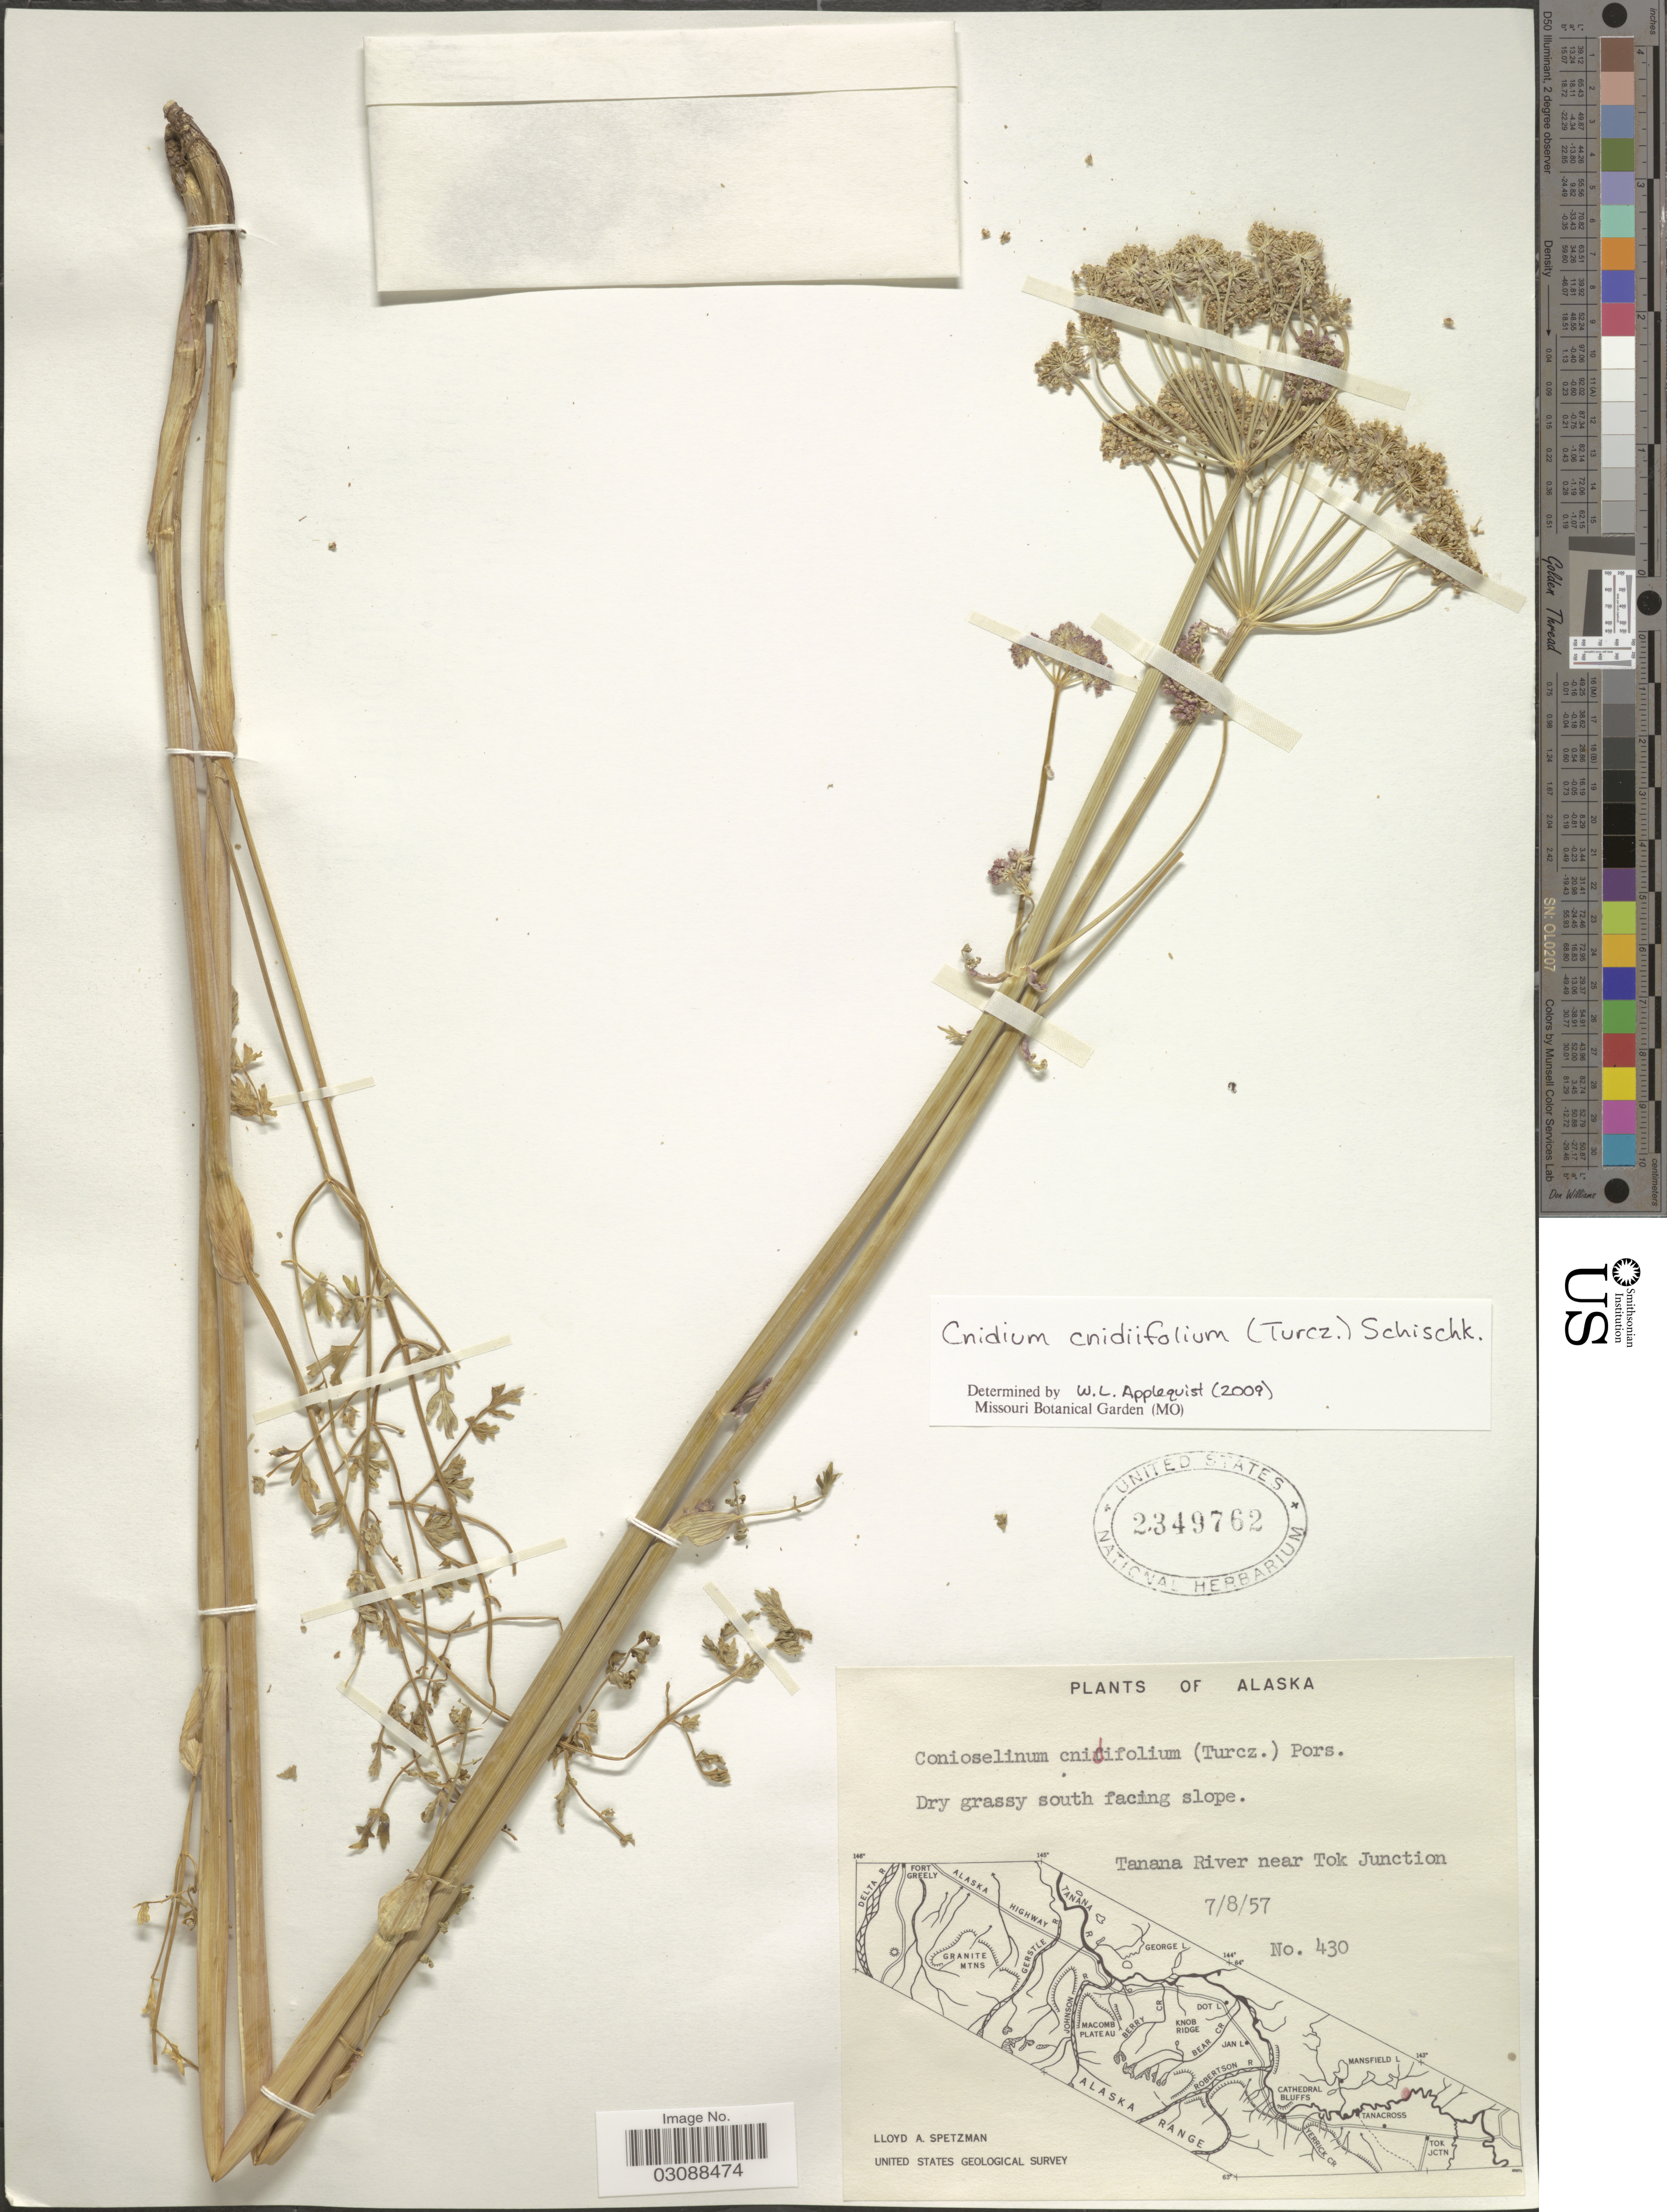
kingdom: Plantae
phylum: Tracheophyta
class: Magnoliopsida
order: Apiales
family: Apiaceae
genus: Cnidium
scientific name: Cnidium cnidiifolium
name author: (Turcz.) Schischk.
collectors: L. Spetzman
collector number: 430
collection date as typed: Transcribed d/m/y: 8/7/57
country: United States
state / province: Alaska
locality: Tanana River near Tok Junction.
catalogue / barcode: US 2349762